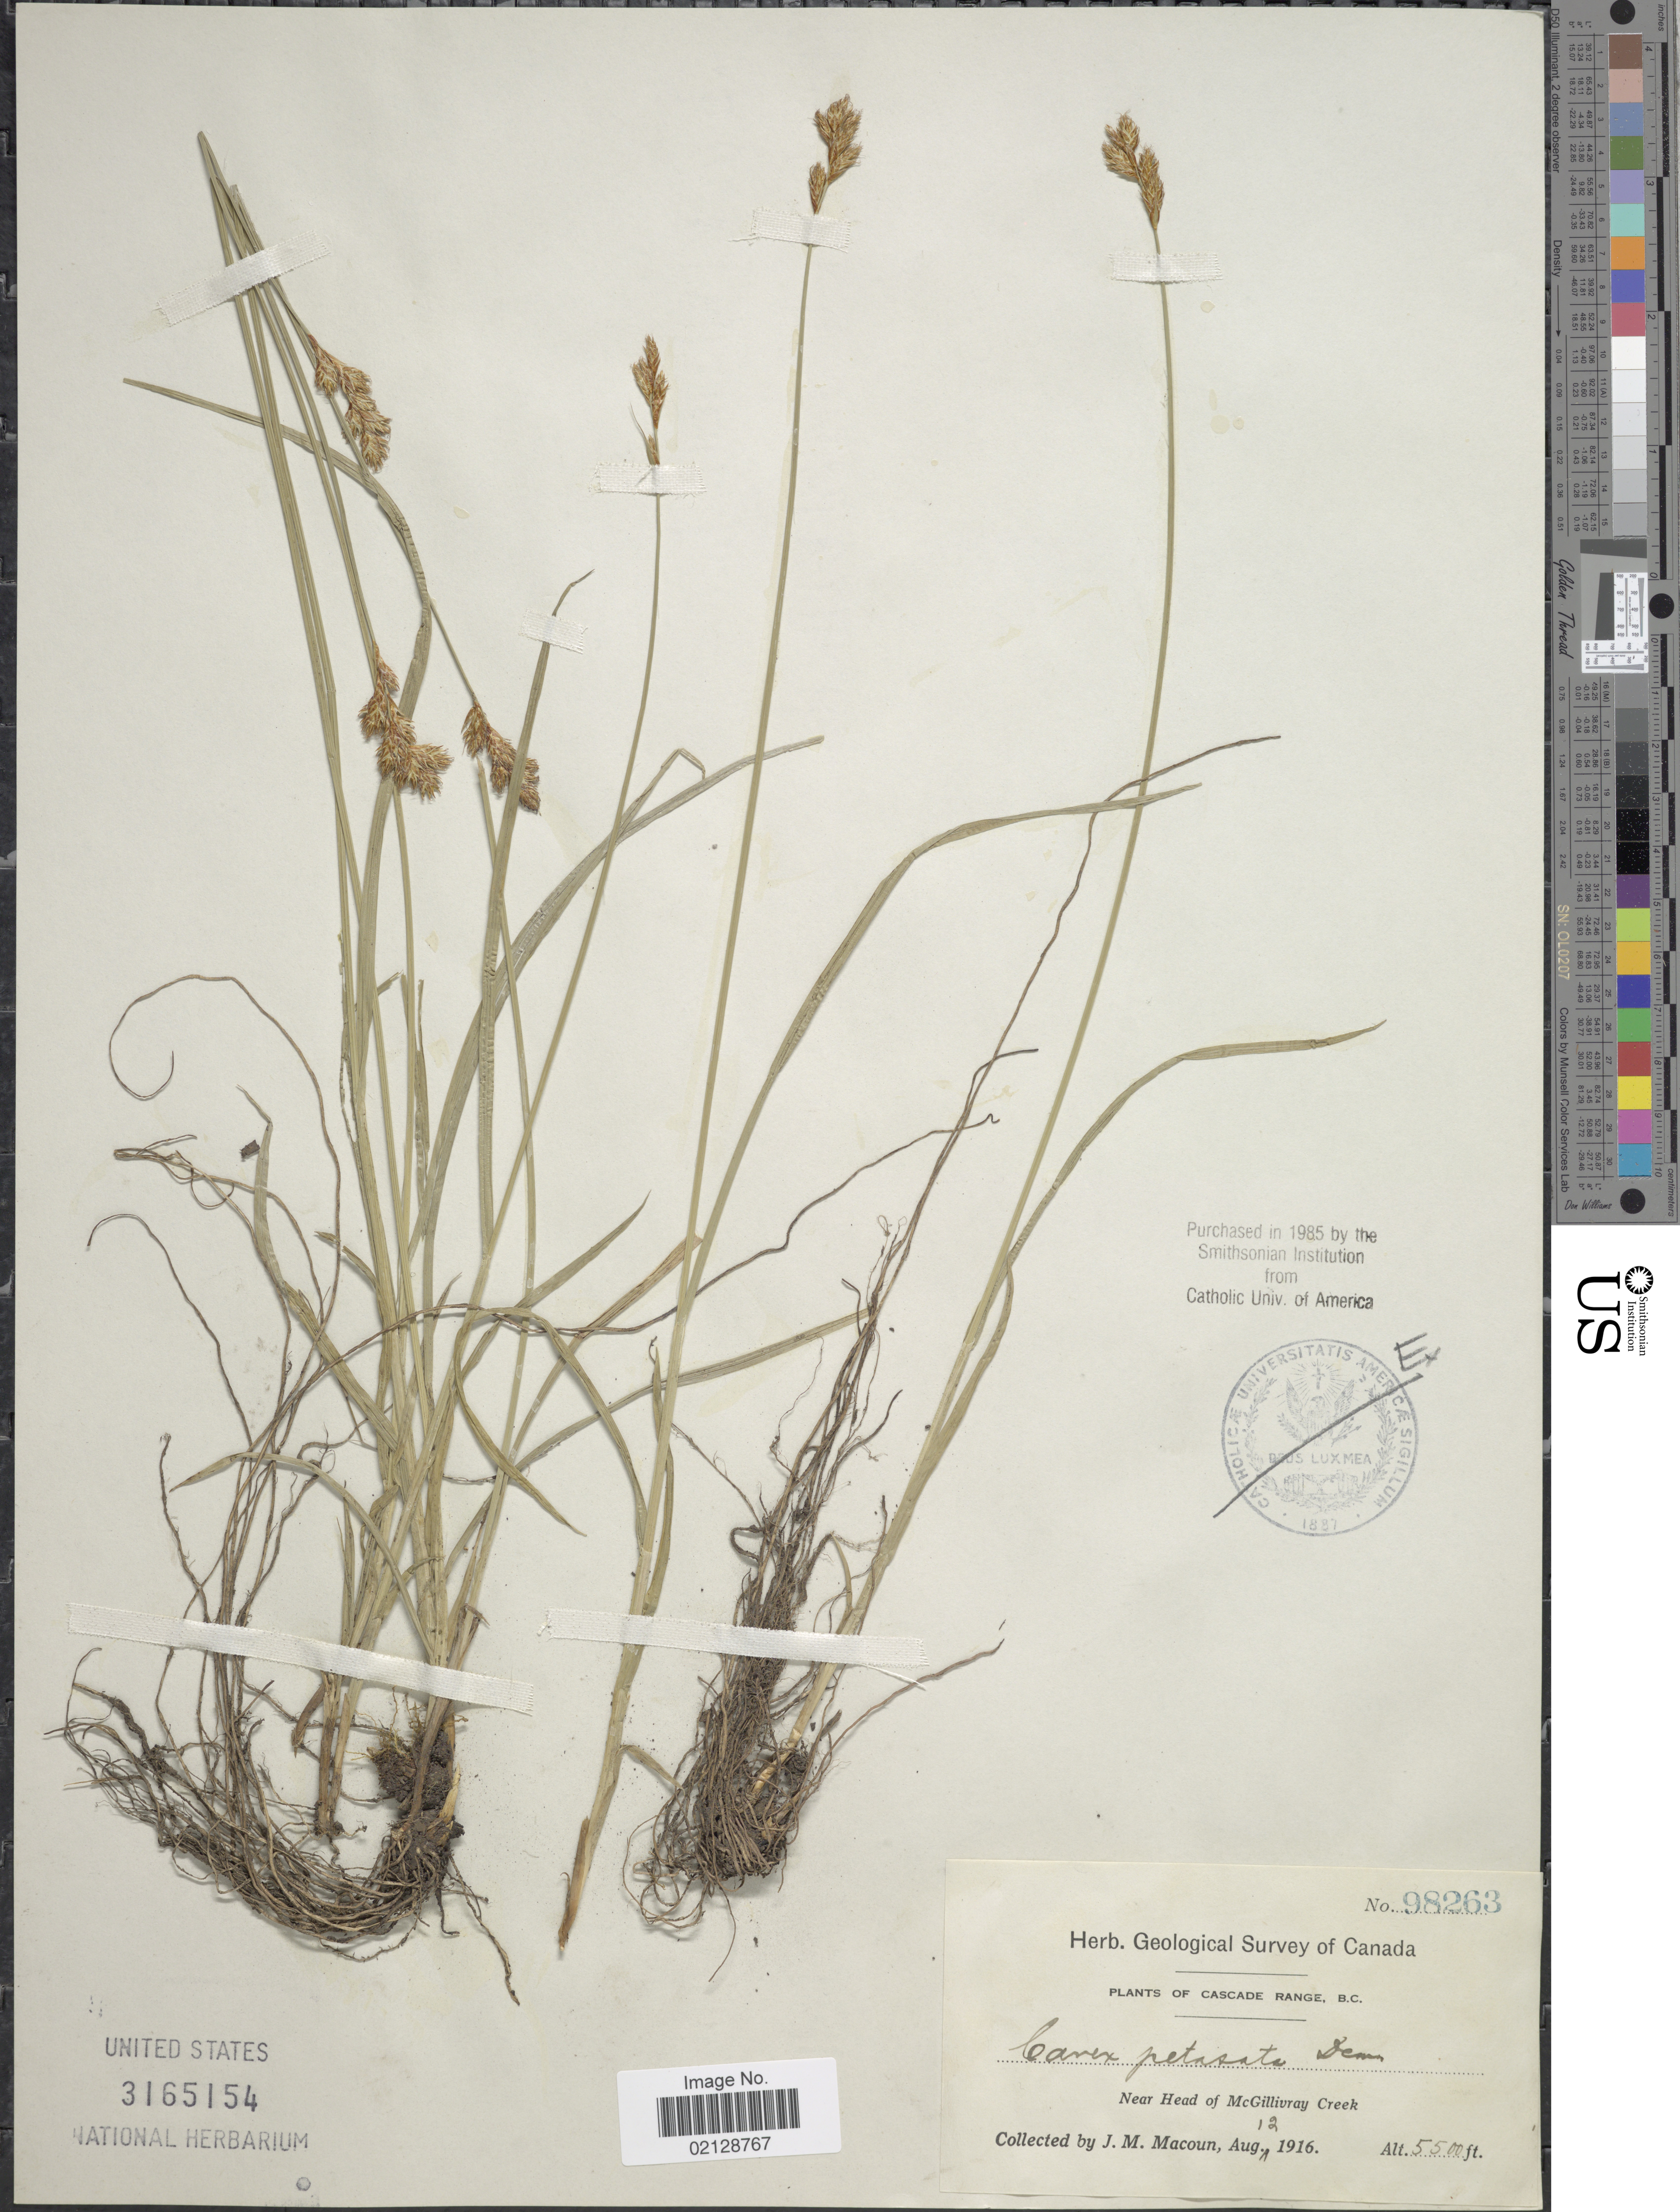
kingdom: Plantae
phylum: Tracheophyta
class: Liliopsida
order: Poales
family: Cyperaceae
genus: Carex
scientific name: Carex petasata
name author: Dewey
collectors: J. M. Macoun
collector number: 98263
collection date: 1916-08-12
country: Canada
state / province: British Columbia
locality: Cascade Range, B.C., Near Head of McGillivray Creek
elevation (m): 1676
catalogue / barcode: US 3165154